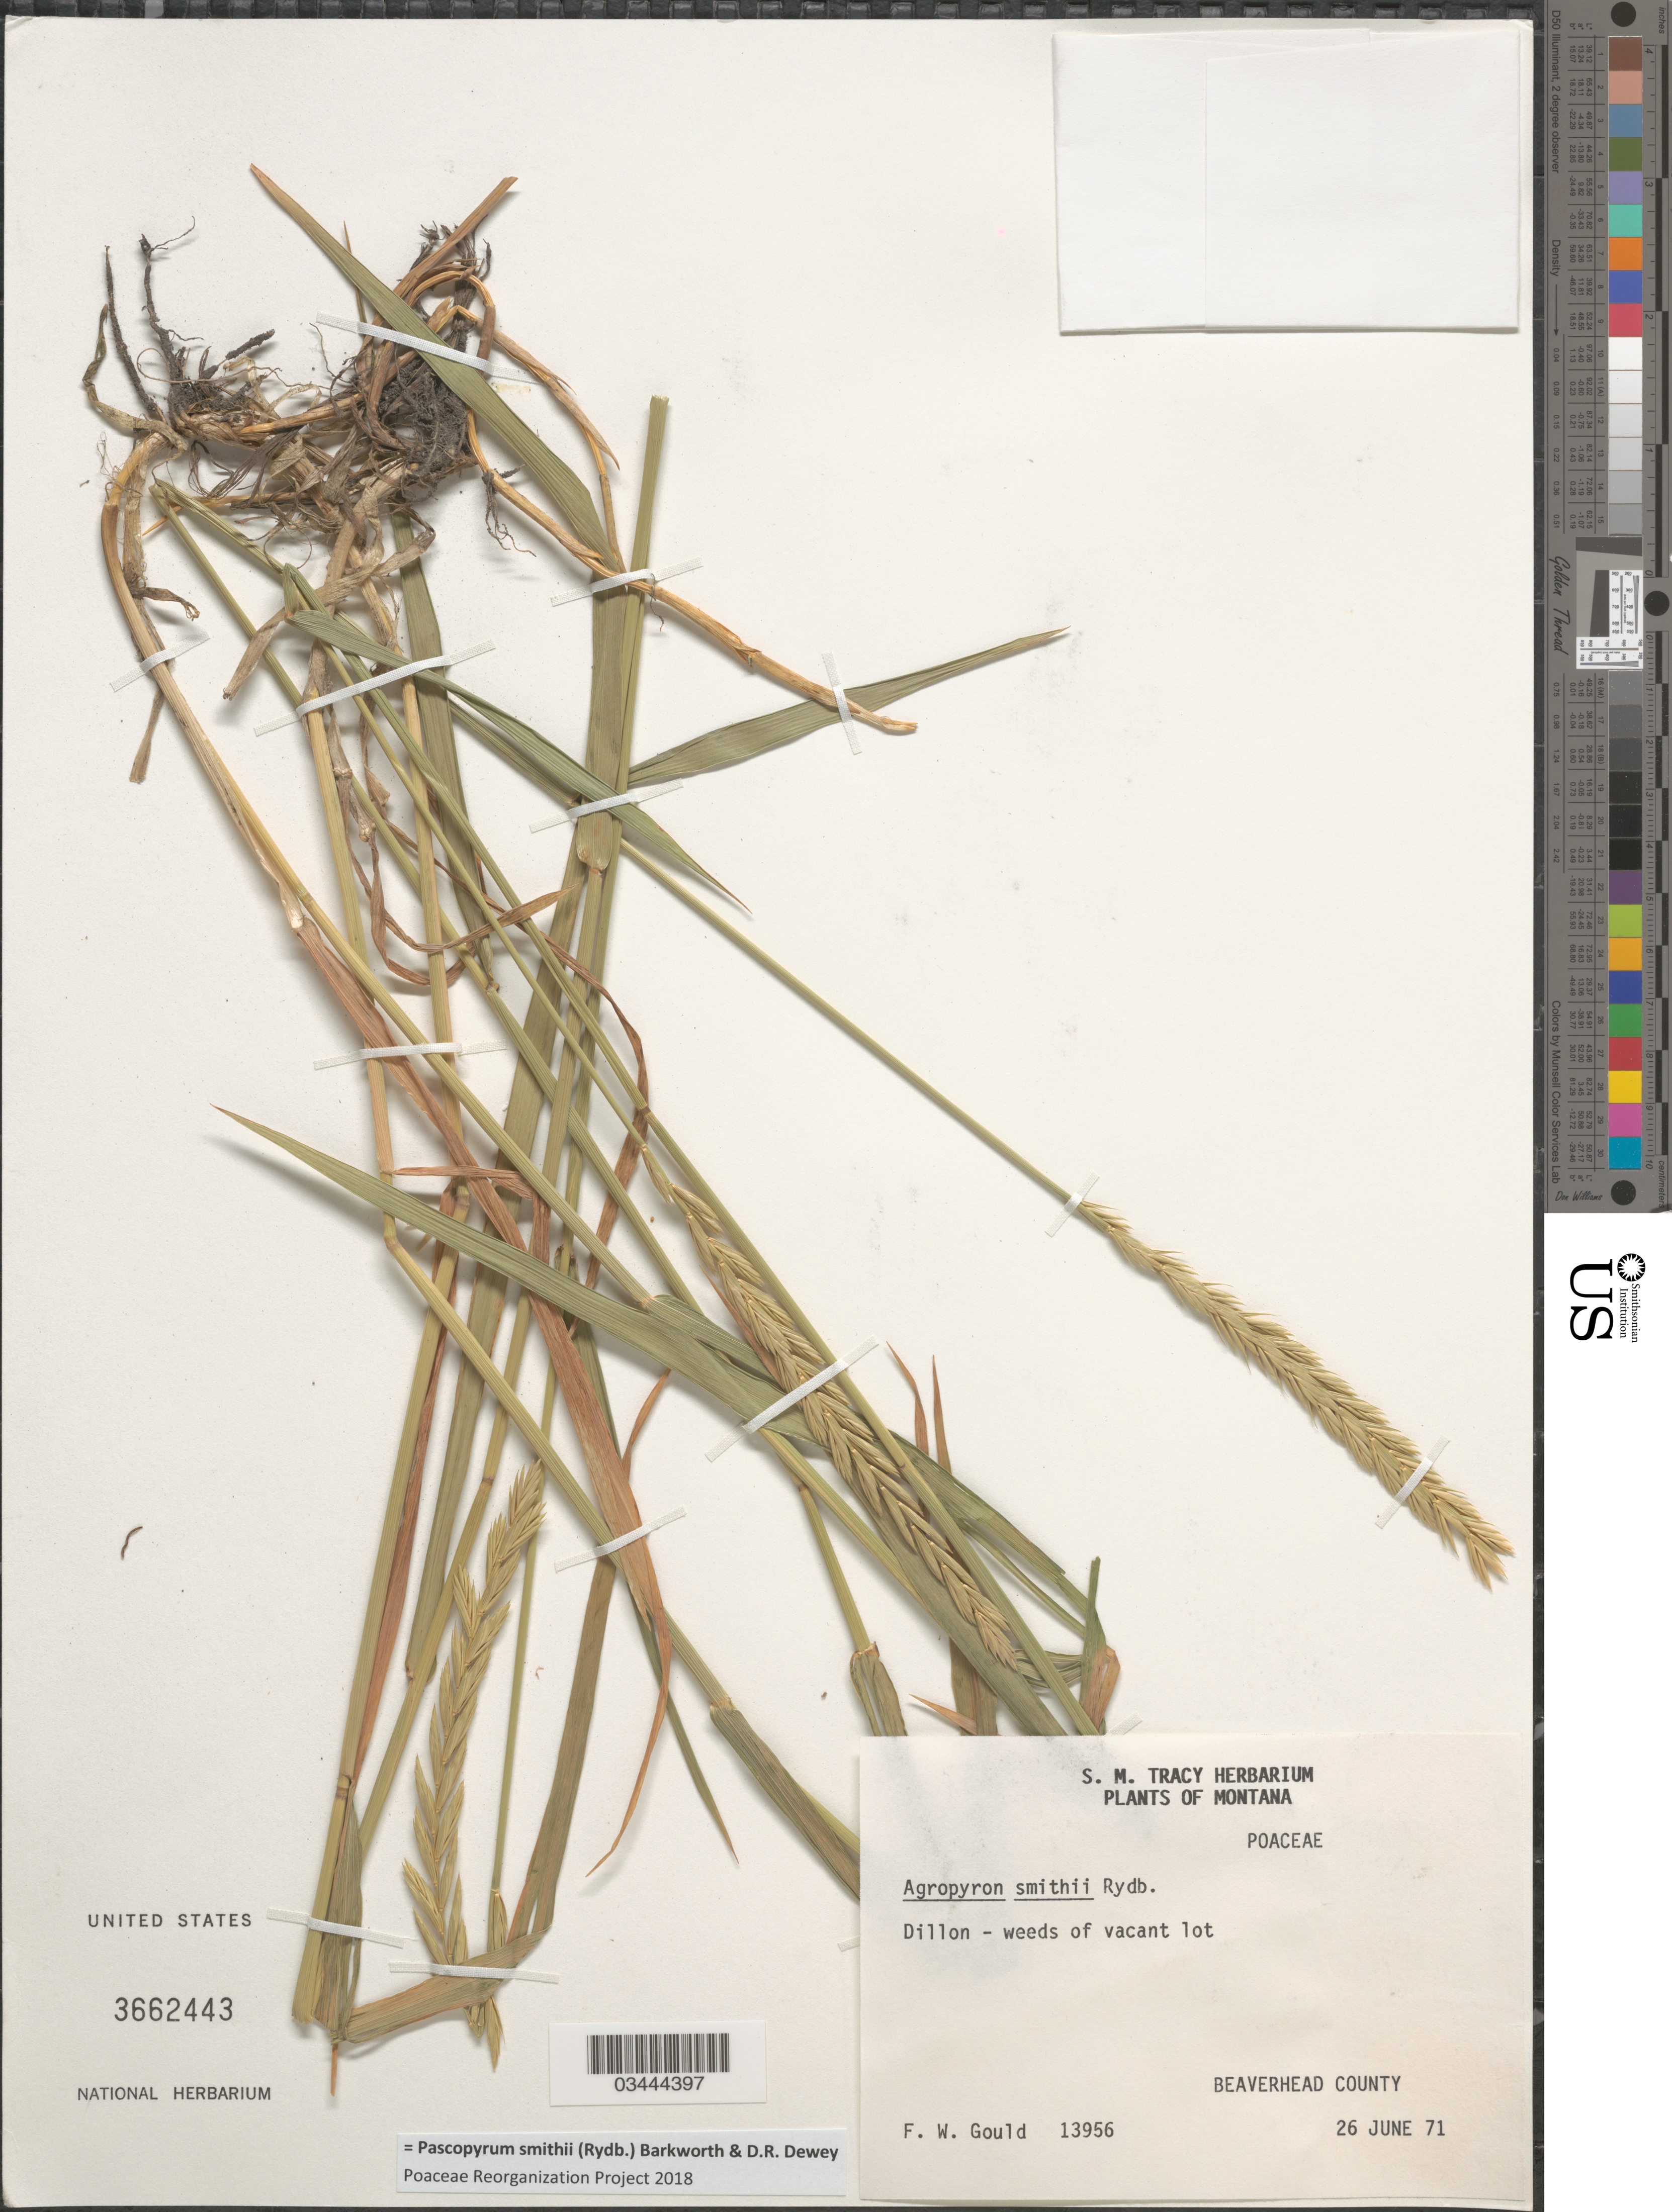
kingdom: Plantae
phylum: Tracheophyta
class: Liliopsida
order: Poales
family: Poaceae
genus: Pascopyrum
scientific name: Pascopyrum smithii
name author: (Rydb.) Barkworth & Dewey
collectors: F. W. Gould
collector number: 13956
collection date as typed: Transcribed d/m/y: 26/6/71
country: United States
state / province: Montana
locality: Dillon- vacant lot. Beaverhead County.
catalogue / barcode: US 3662443